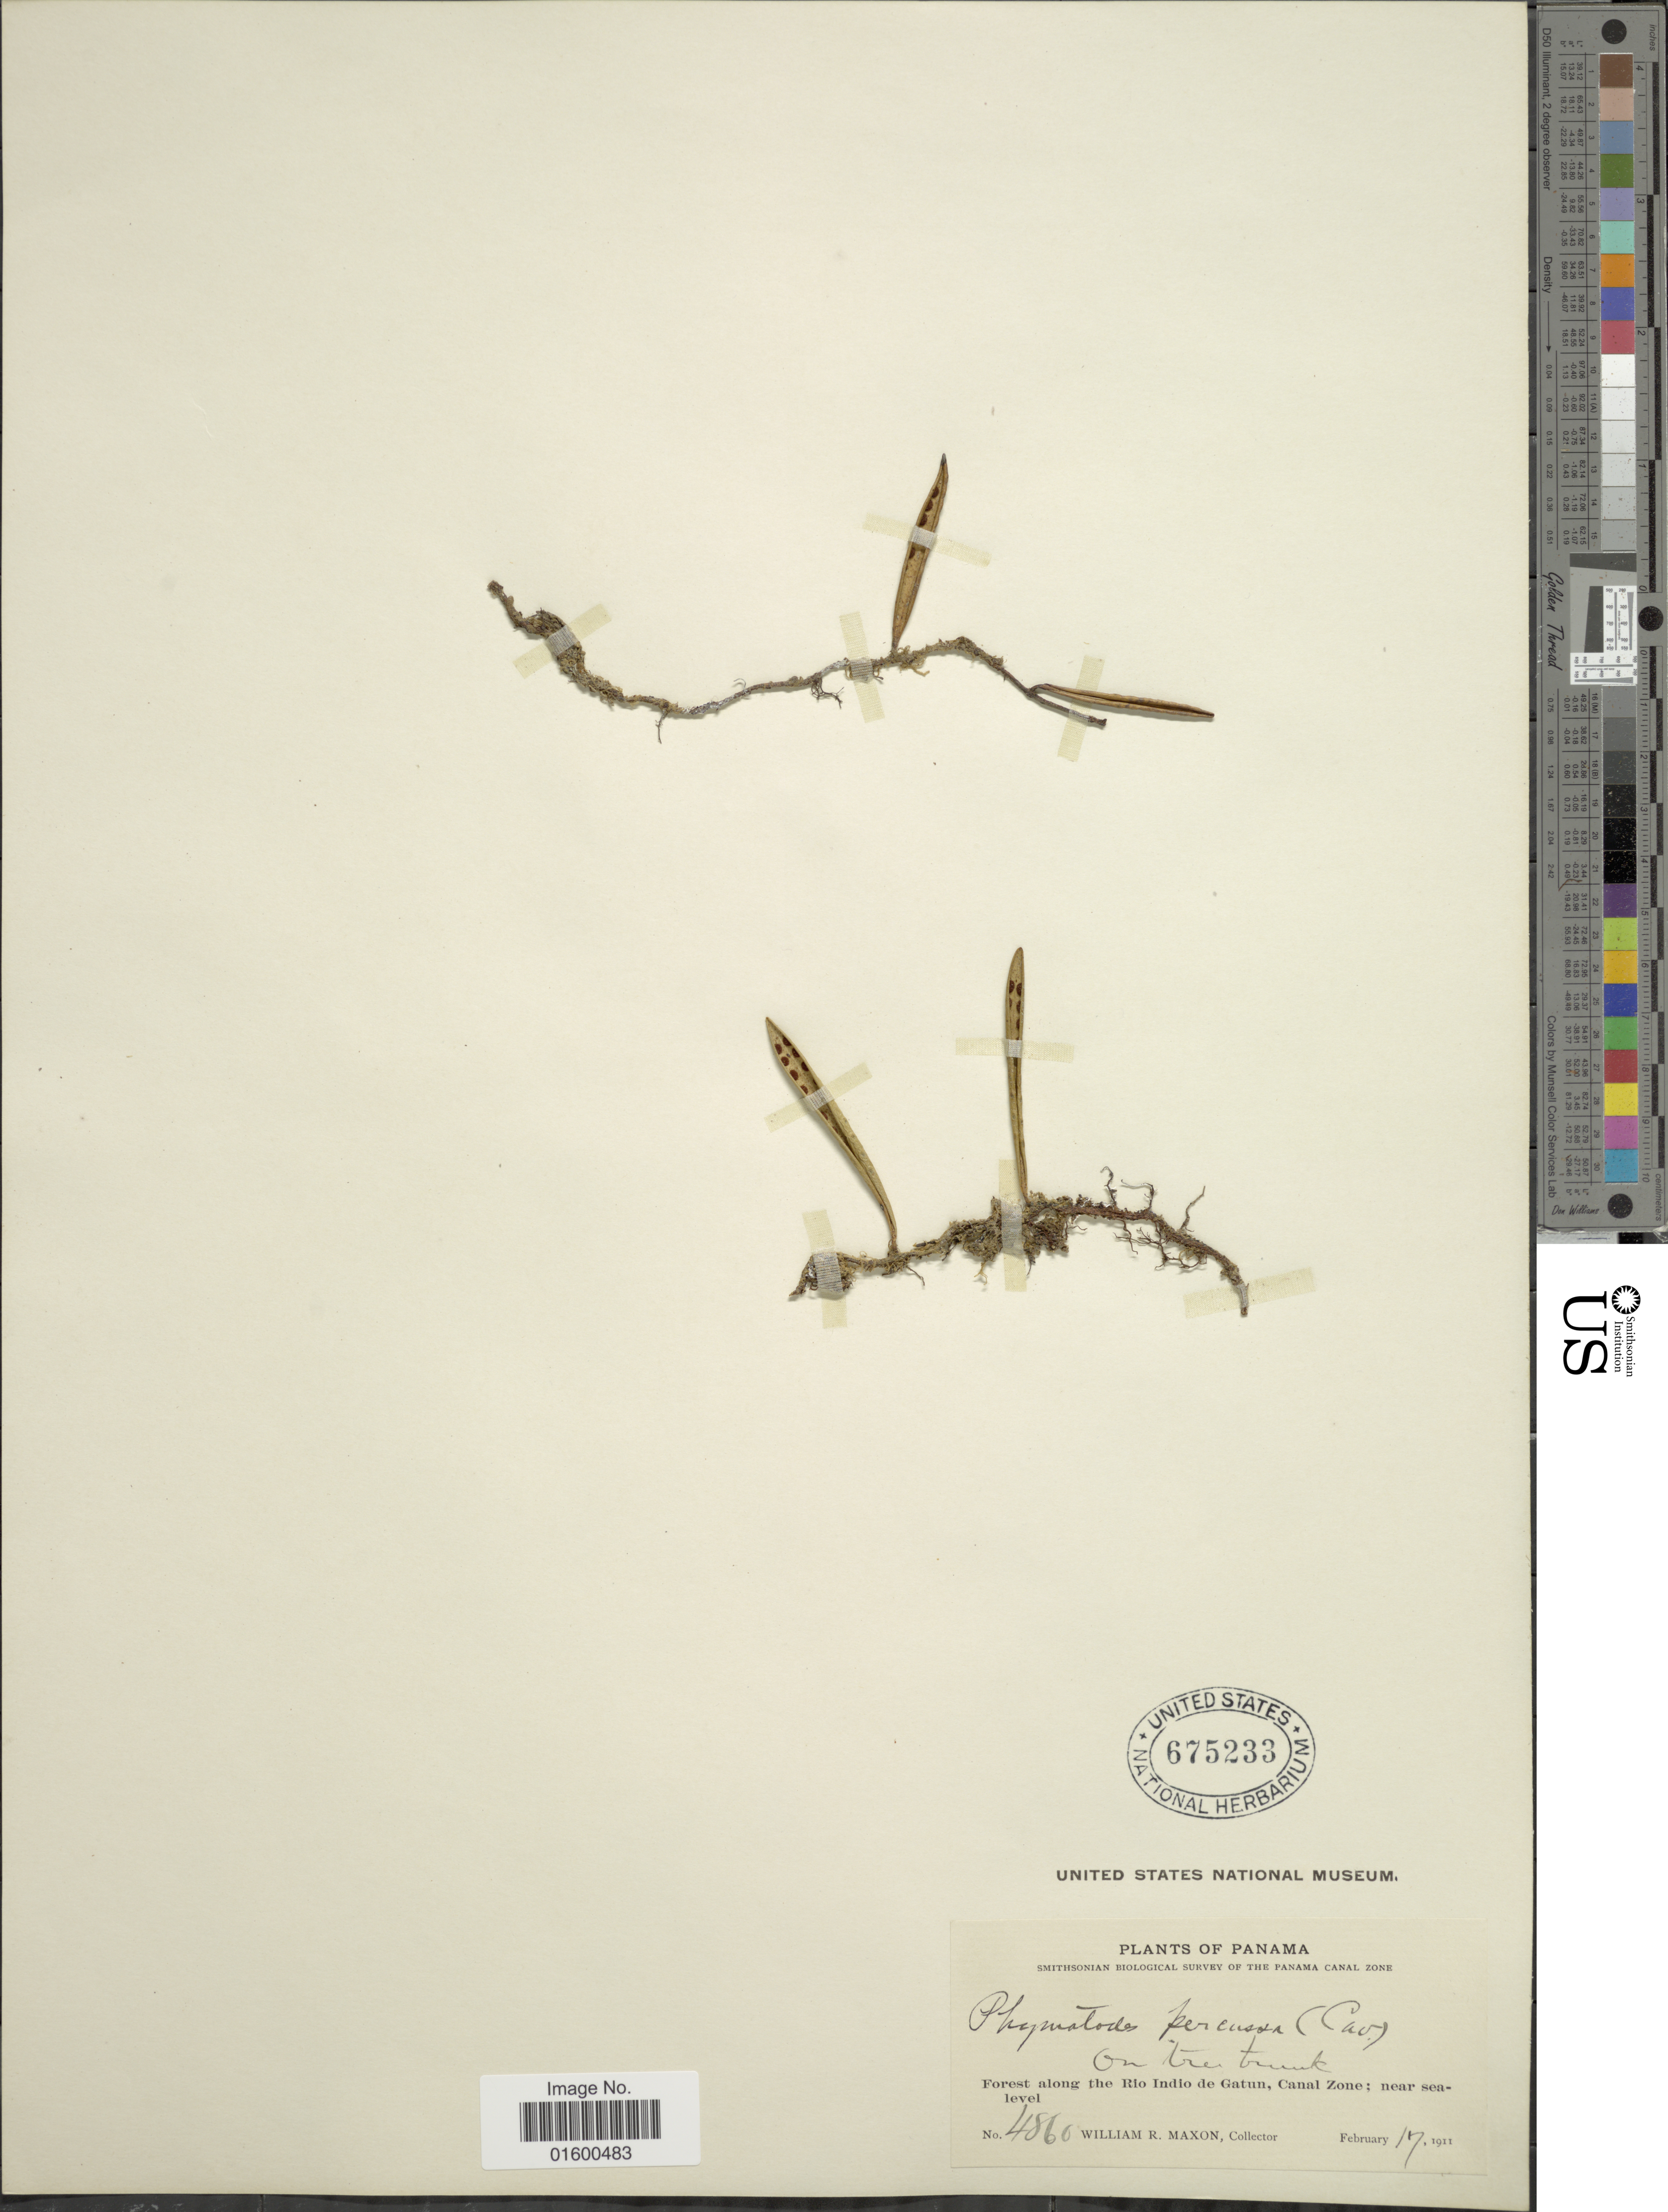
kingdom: Plantae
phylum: Tracheophyta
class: Polypodiopsida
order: Polypodiales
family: Polypodiaceae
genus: Microgramma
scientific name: Microgramma percussa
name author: (Cav.) de la Sota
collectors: W. R. Maxon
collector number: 4860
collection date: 1911-02-17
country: Panama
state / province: Colón / Panamá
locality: Forest along the Rio Indio de Gatun, Canal Zone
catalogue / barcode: US 675233